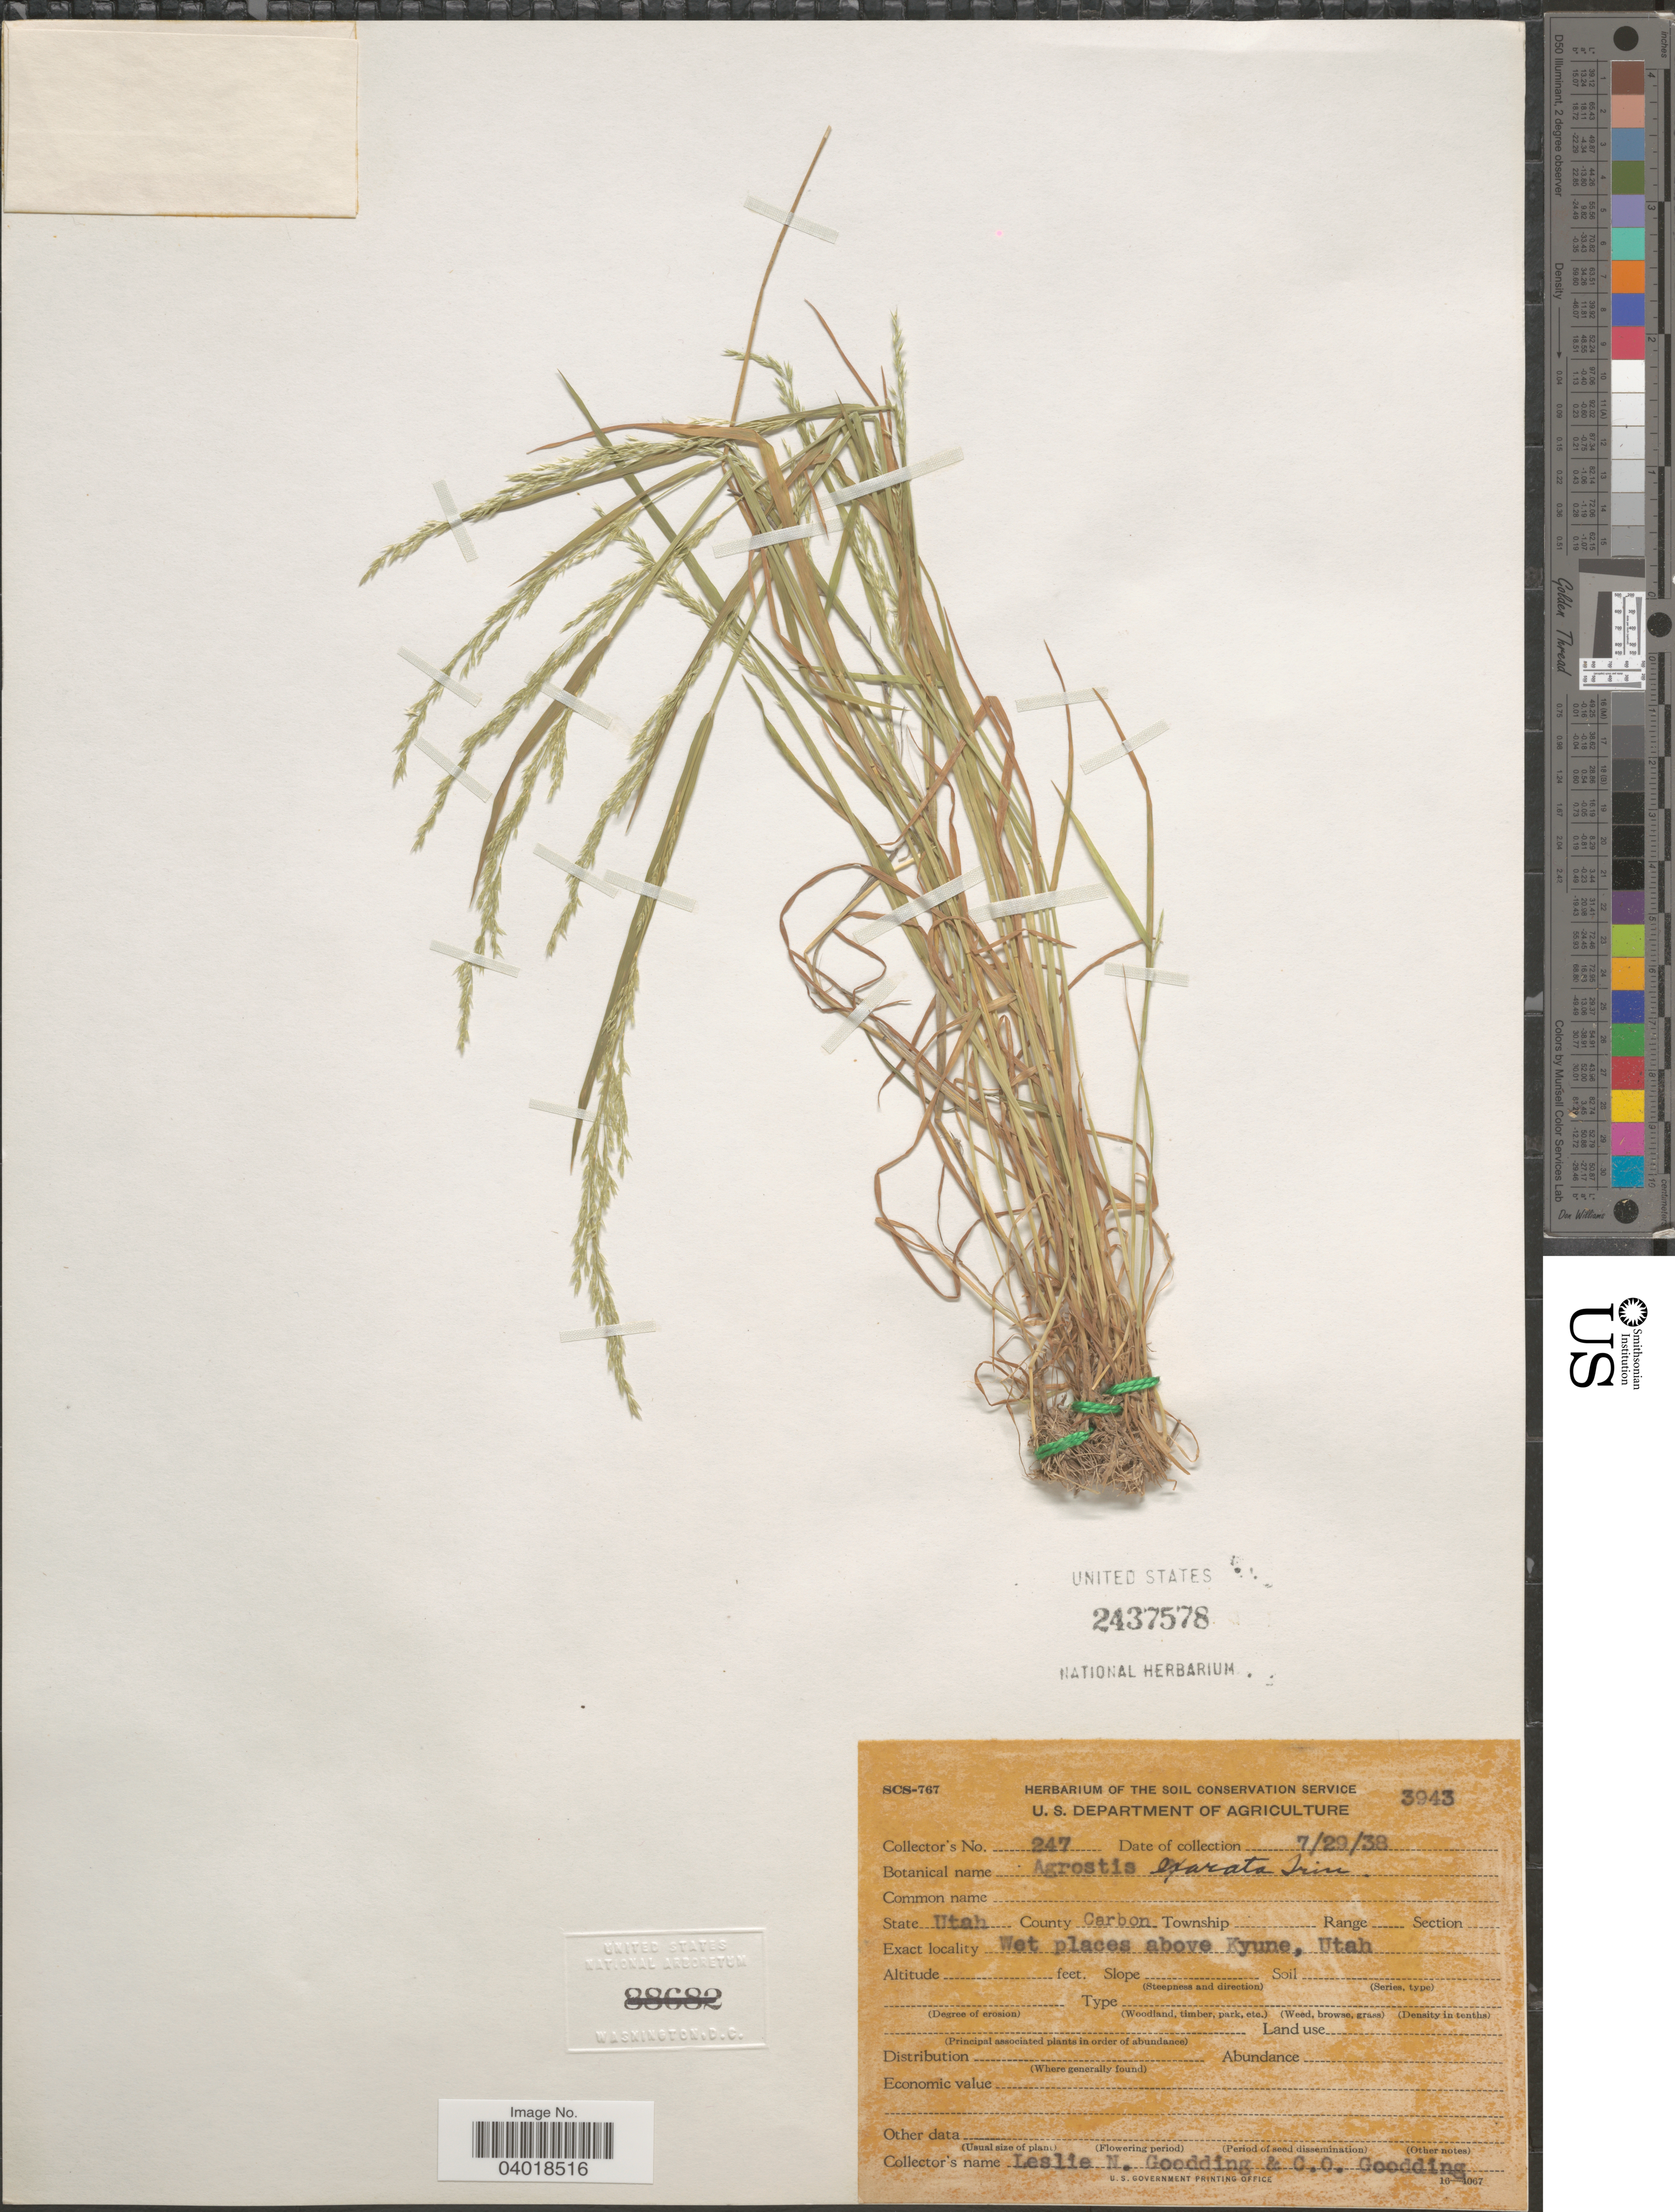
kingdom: Plantae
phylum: Tracheophyta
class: Liliopsida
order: Poales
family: Poaceae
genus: Agrostis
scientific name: Agrostis exarata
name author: Trin.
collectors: L. N. Goodding & C. Goodding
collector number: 247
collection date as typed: Transcribed d/m/y: 29/7/38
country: United States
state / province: Utah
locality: County Carbon. Wet places above Kyune.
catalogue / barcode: US 2437578